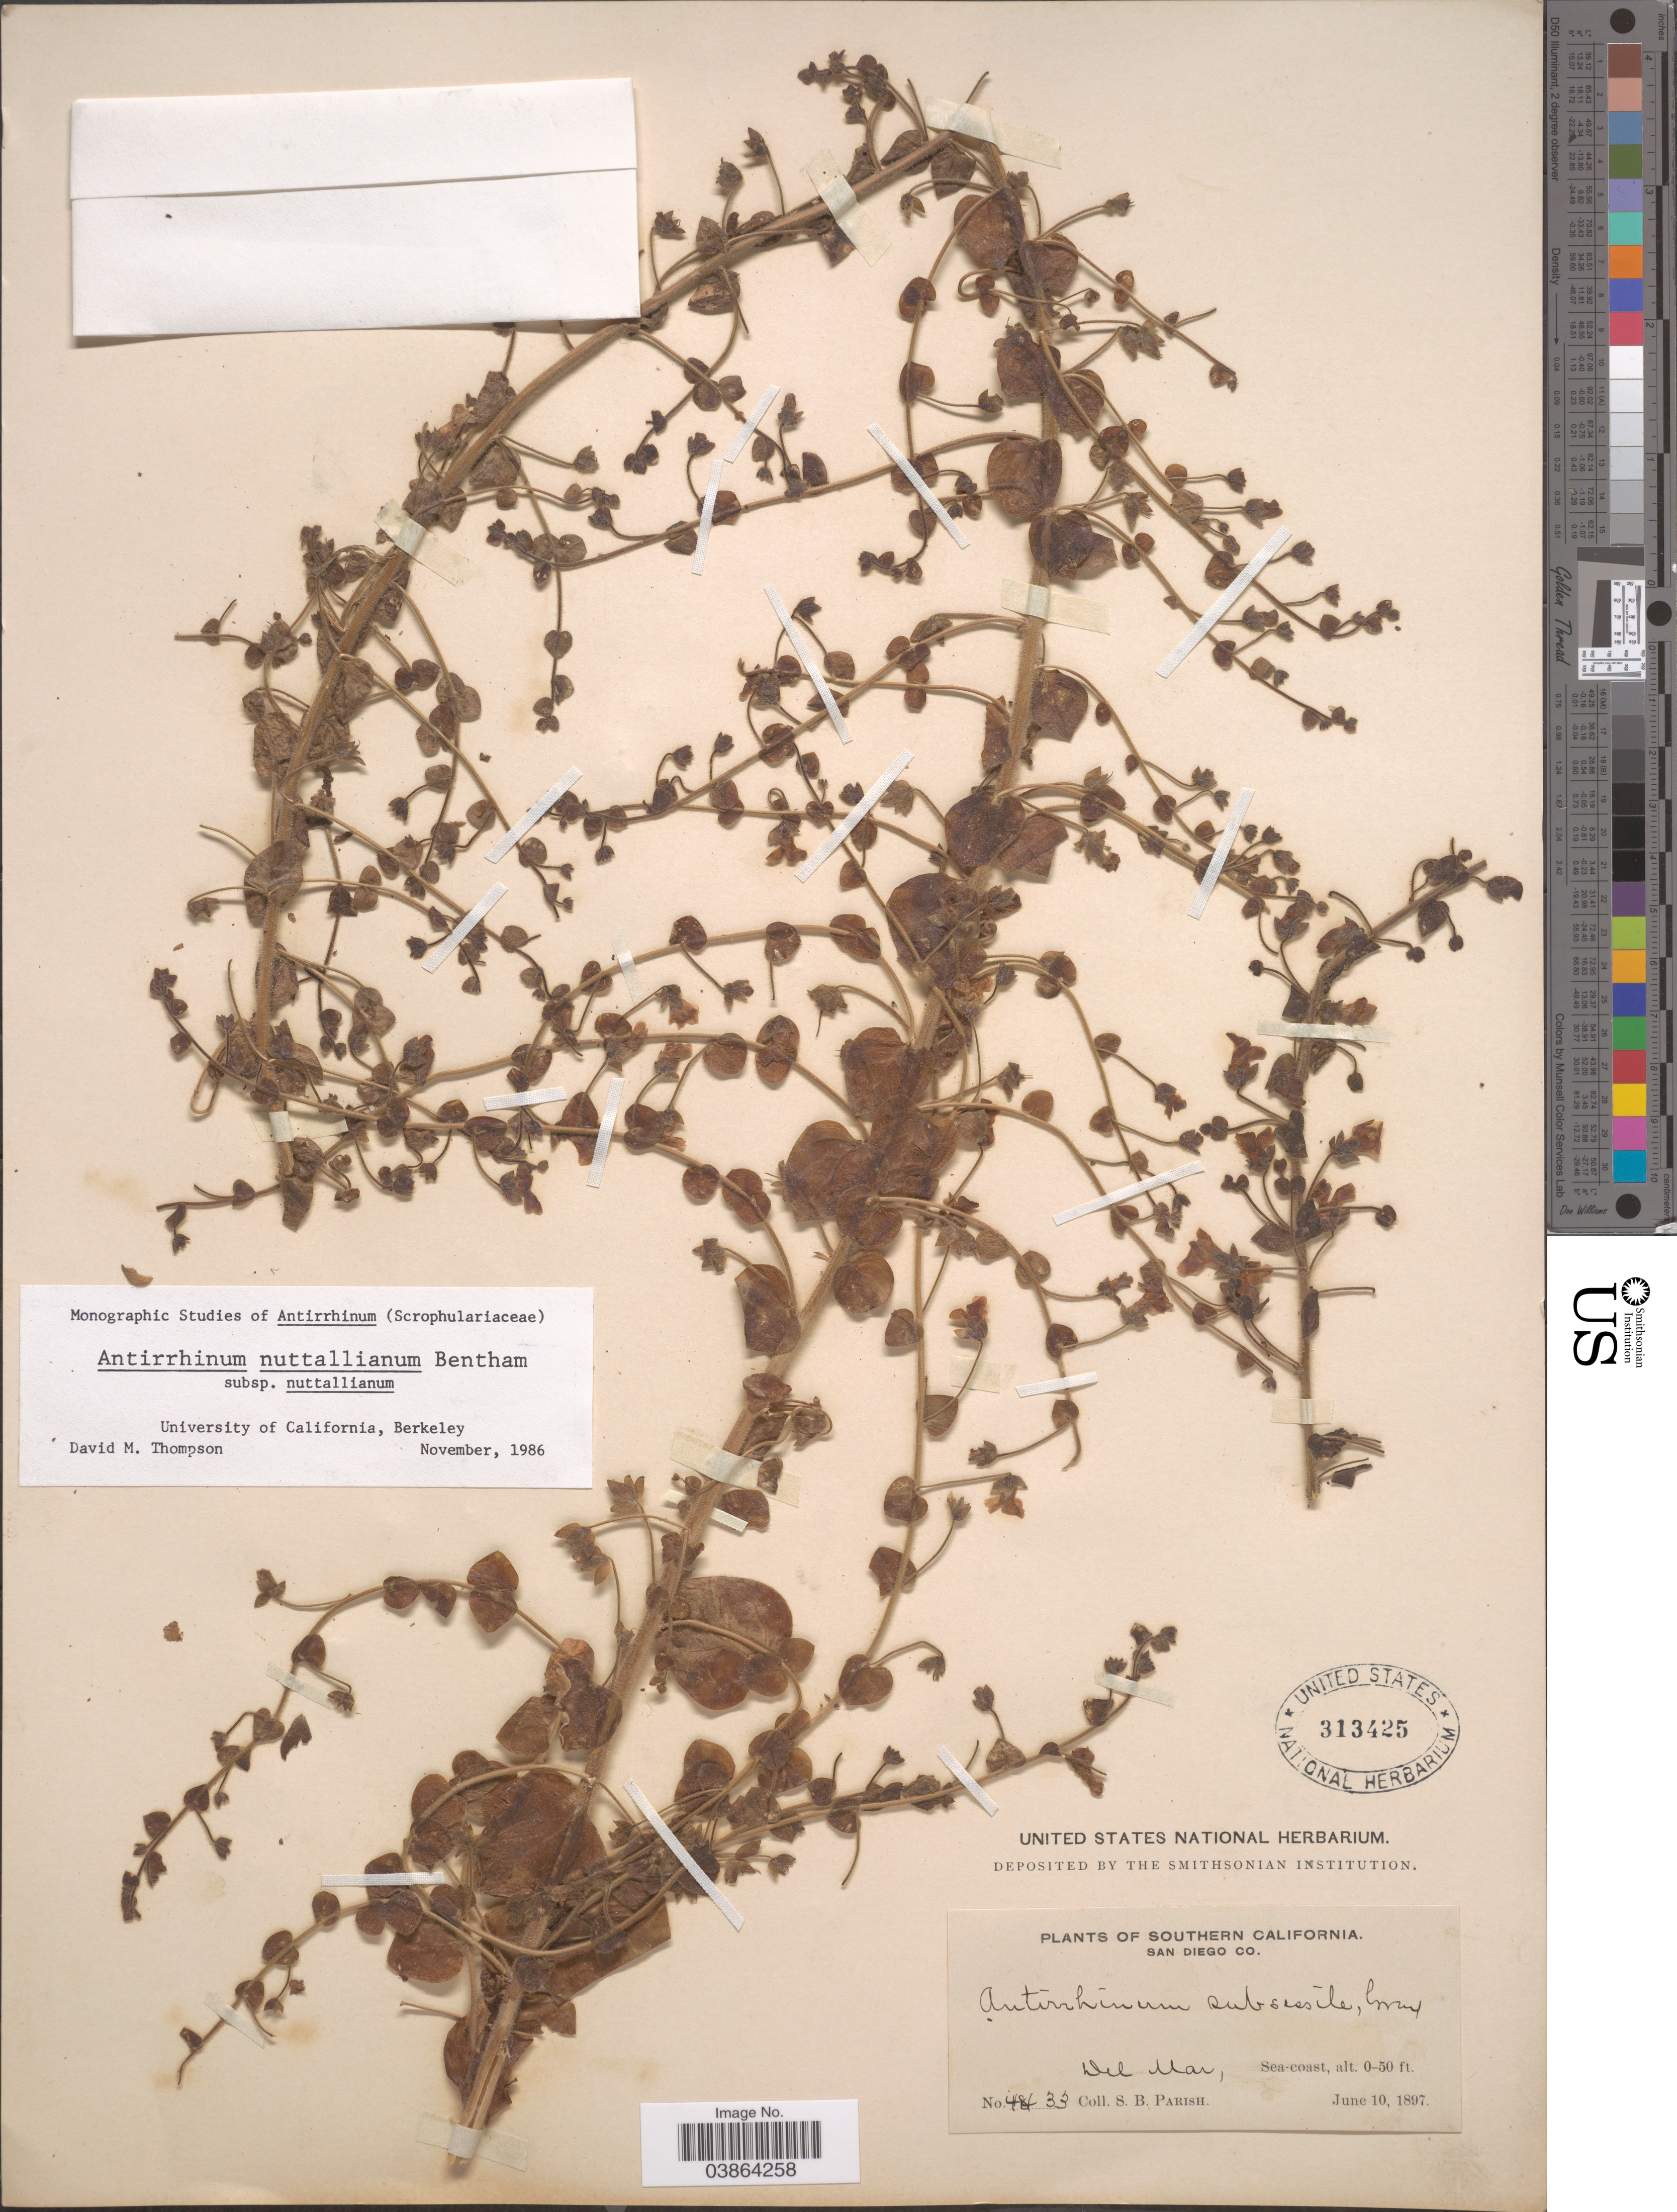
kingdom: Plantae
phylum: Tracheophyta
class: Magnoliopsida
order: Lamiales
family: Plantaginaceae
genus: Sairocarpus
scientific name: Sairocarpus nuttallianus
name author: (Benth.) D.A. Sutton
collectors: S. B. Parish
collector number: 4433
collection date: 1897-06-10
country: United States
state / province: California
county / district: San Diego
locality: Southern California. San Diego Co. Del Mar, Sea-coast.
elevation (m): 0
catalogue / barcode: US 313425